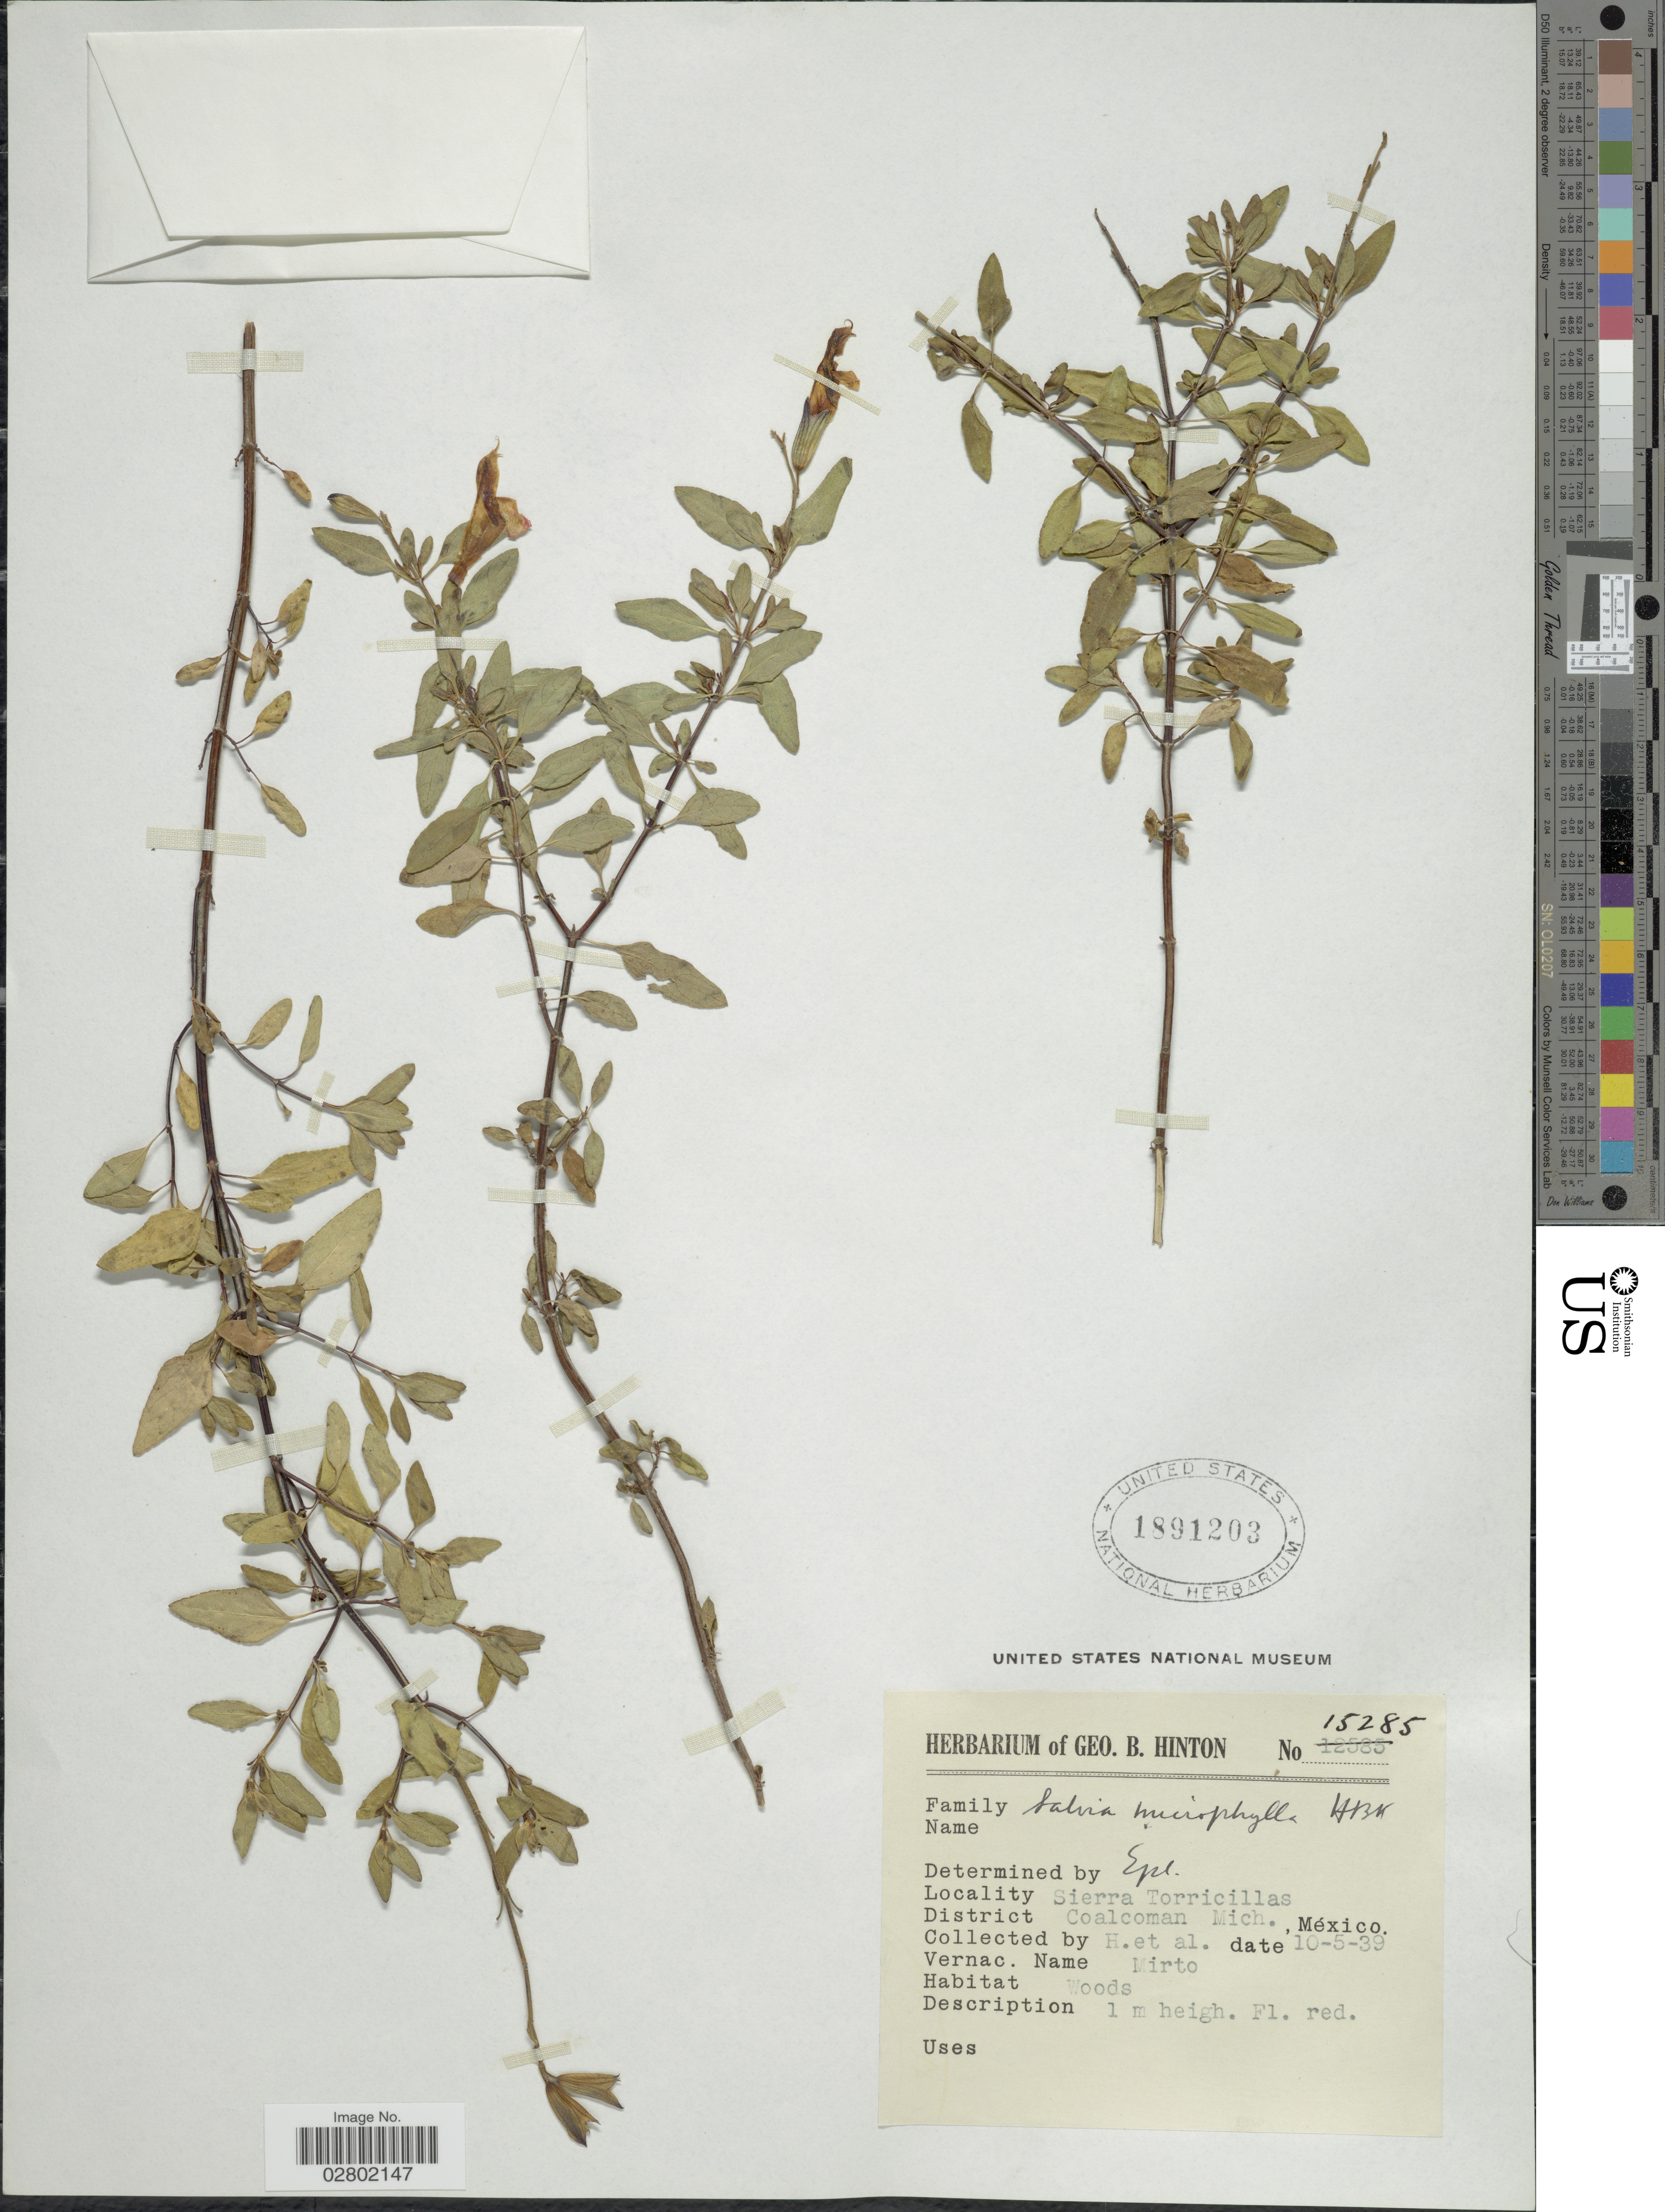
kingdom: Plantae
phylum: Tracheophyta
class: Magnoliopsida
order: Lamiales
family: Lamiaceae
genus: Salvia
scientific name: Salvia microphylla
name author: Kunth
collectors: G. B. Hinton & et al.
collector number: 15285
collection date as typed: Transcribed d/m/y: 5/10/39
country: Mexico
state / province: Michoacán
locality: Sierra Torricillas, District Coalcoman, Mich.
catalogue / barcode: US 1891203